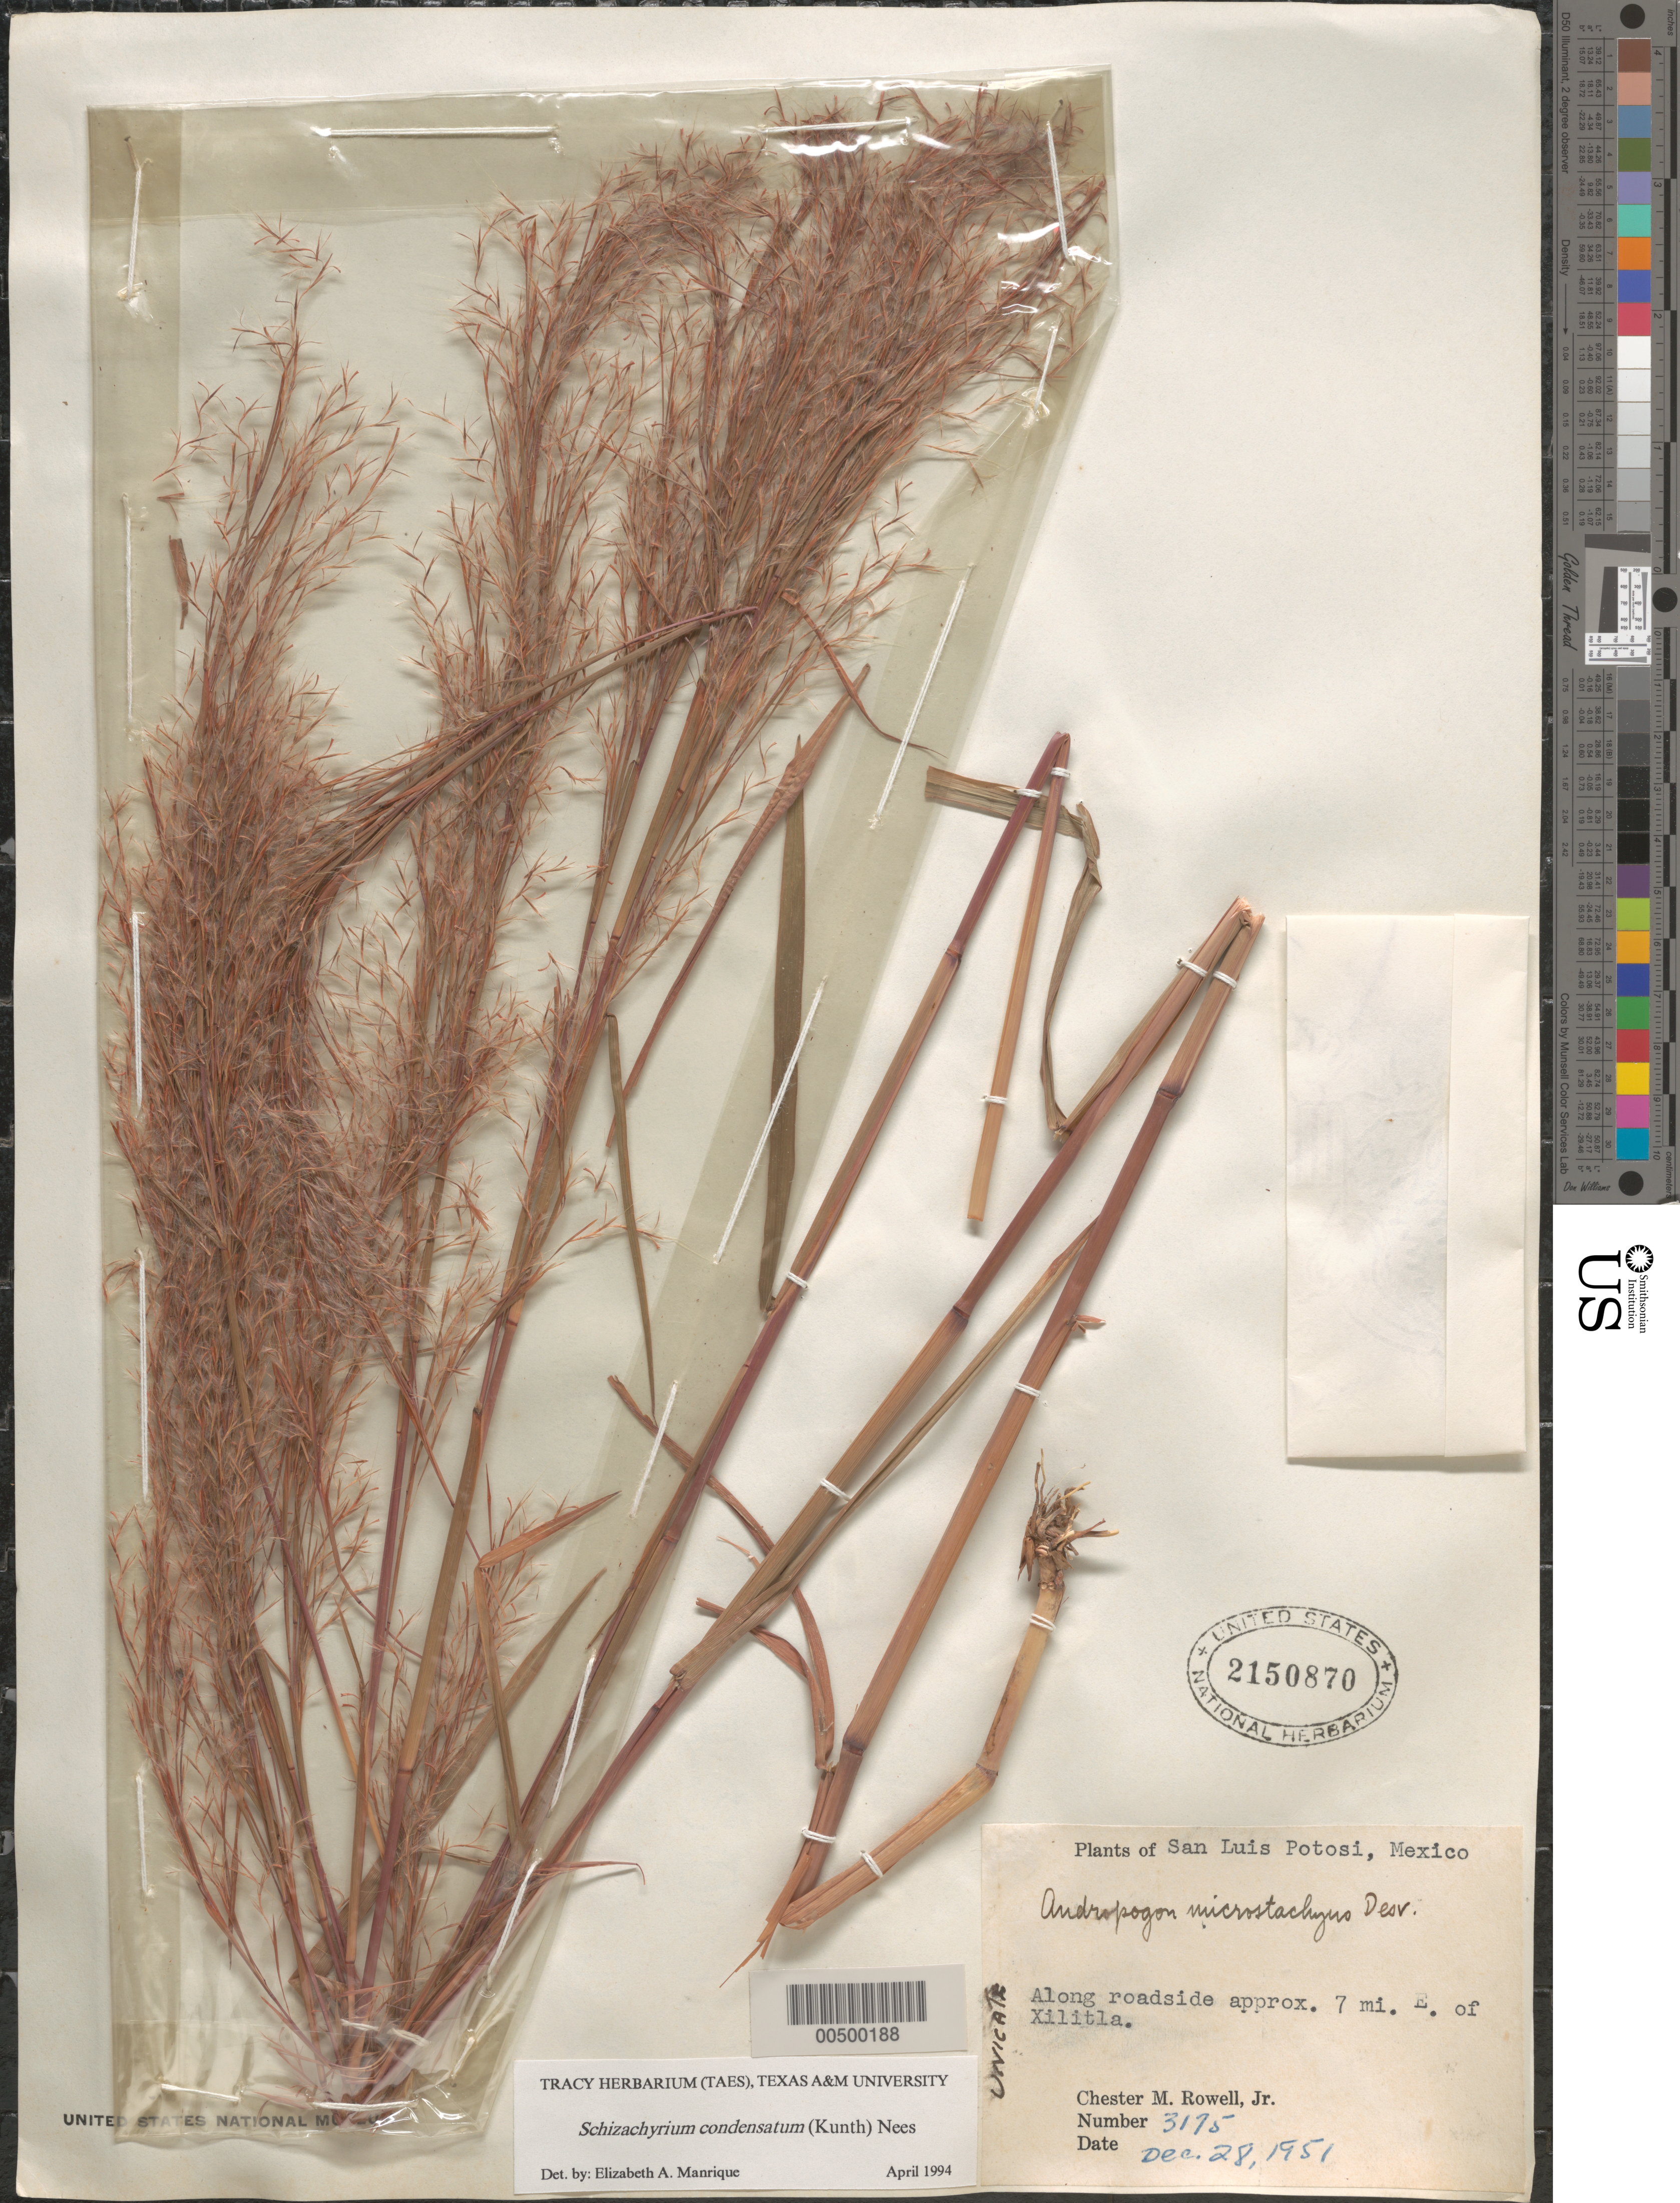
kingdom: Plantae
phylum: Tracheophyta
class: Liliopsida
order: Poales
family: Poaceae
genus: Schizachyrium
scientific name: Schizachyrium condensatum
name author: (Kunth) Nees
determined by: Manrique, E. A.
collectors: C. M. Rowell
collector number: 3175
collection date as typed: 28 Dec 1951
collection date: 1951-12-28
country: Mexico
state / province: San Luis Potosi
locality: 7 mi E of Xilitla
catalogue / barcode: US 2150870